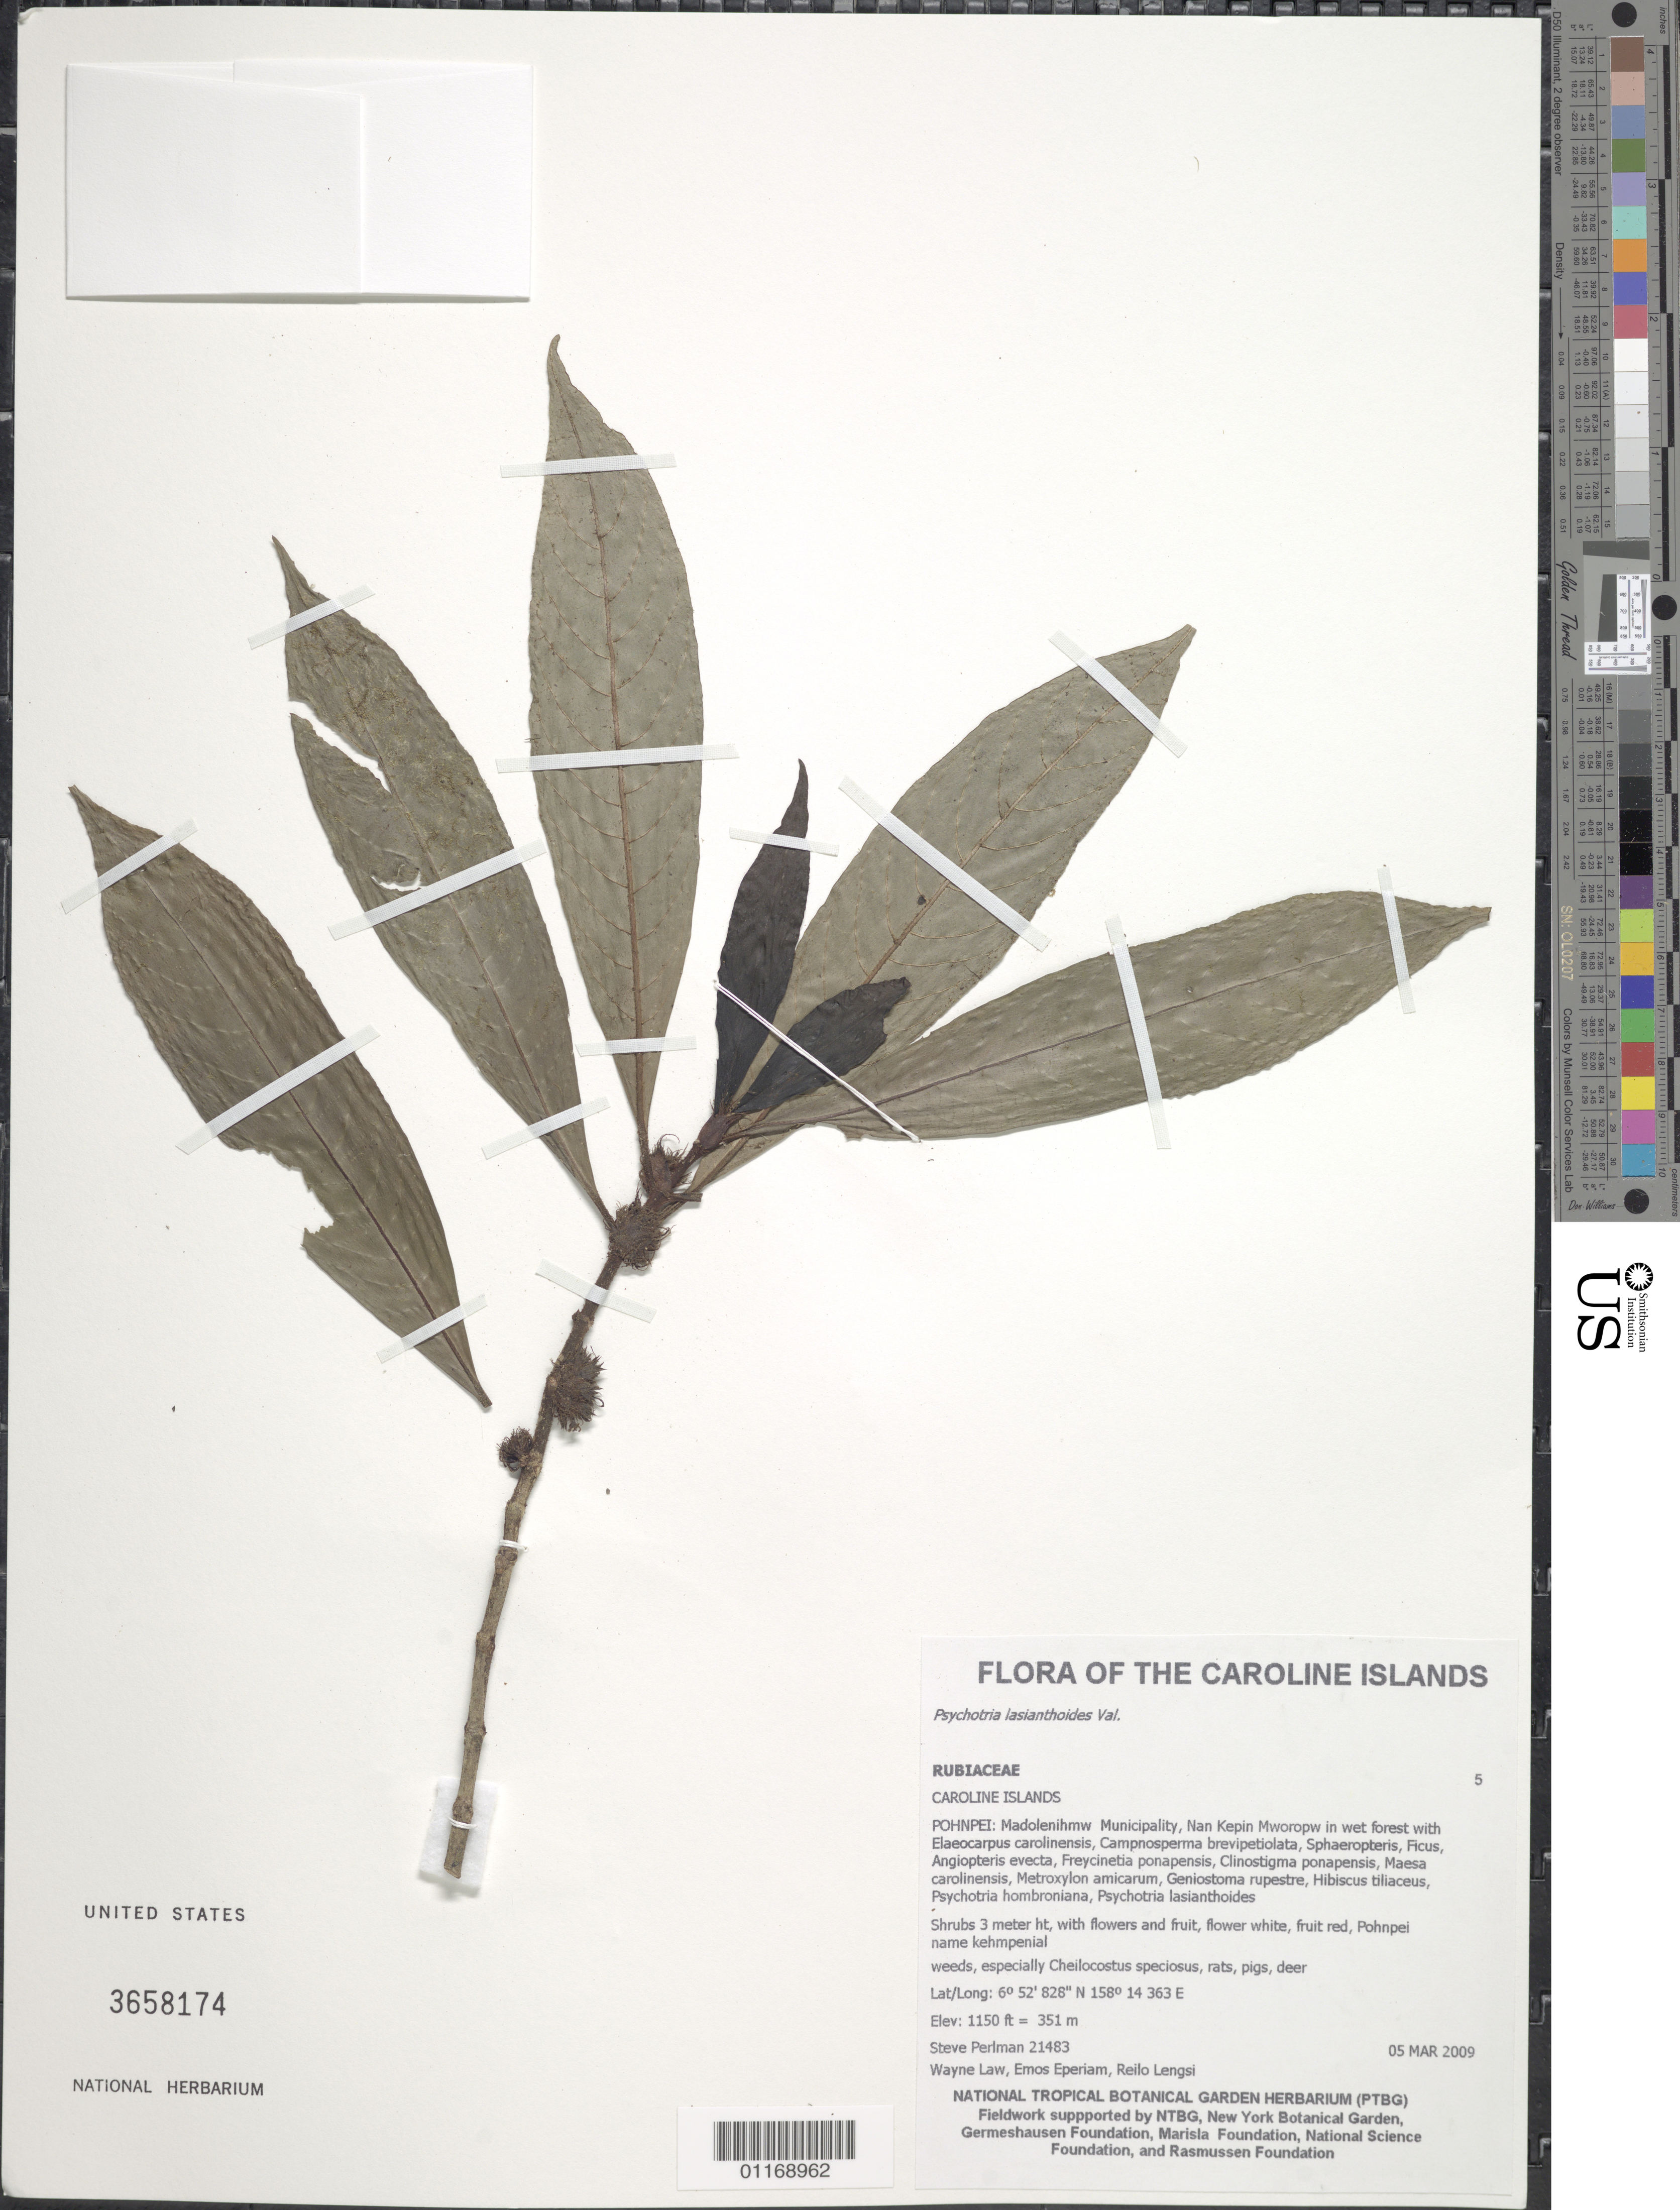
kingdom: Plantae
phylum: Tracheophyta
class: Magnoliopsida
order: Gentianales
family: Rubiaceae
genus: Psychotria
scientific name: Psychotria lasianthoides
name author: Valeton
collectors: S. P. Perlman, P. Eperiam, W. Law & R. Lengsi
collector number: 21483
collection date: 2009-03-05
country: Micronesia, Federated States of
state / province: Pohnpei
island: Pohnpei [Ponape]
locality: Madolenihmw Municipality, Nan Kepin Mworopw.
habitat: Wet forest.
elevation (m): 351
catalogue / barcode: US 3658174